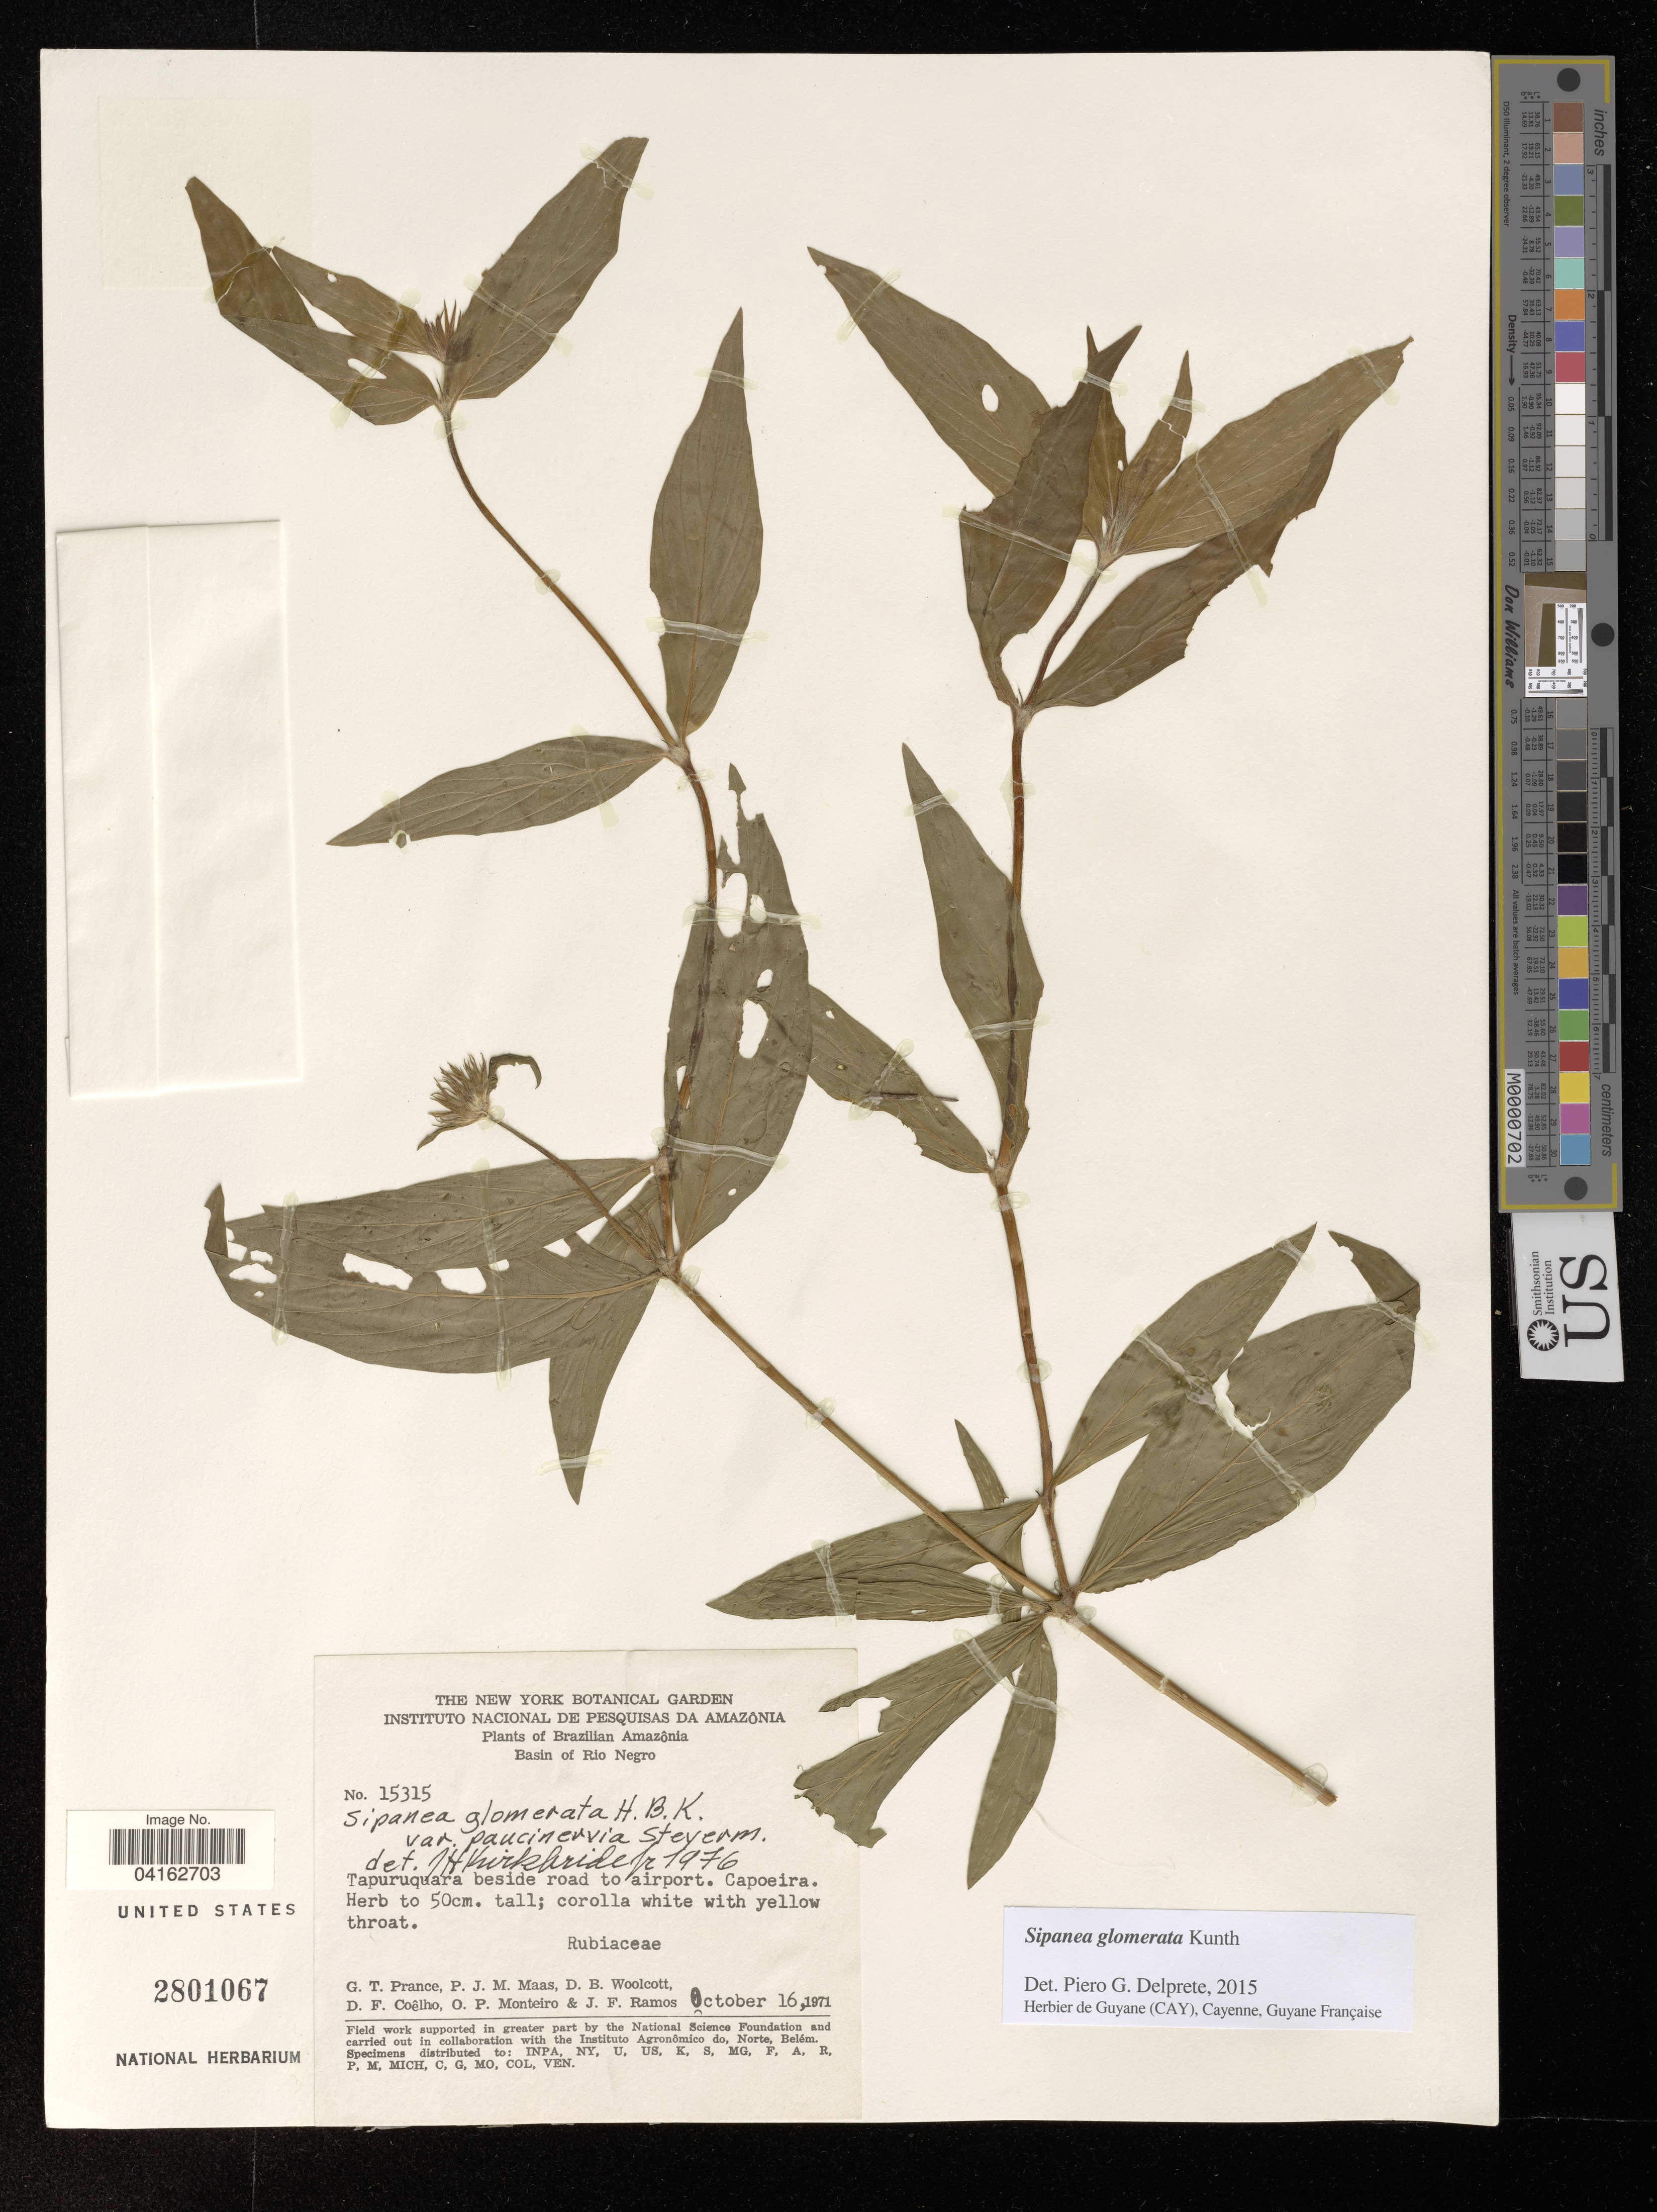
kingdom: Plantae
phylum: Tracheophyta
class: Magnoliopsida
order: Gentianales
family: Rubiaceae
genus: Sipanea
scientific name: Sipanea glomerata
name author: Kunth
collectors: G. T. Prance, P. Maas, D. B. Woolcott, D. F. Coêlho & et al.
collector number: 15315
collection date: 1971-10-16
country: Brazil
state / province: Amazonas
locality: Basin of Rio Negro. Tapuruquara beside road to airport. Capoeira.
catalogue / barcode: US 2801067